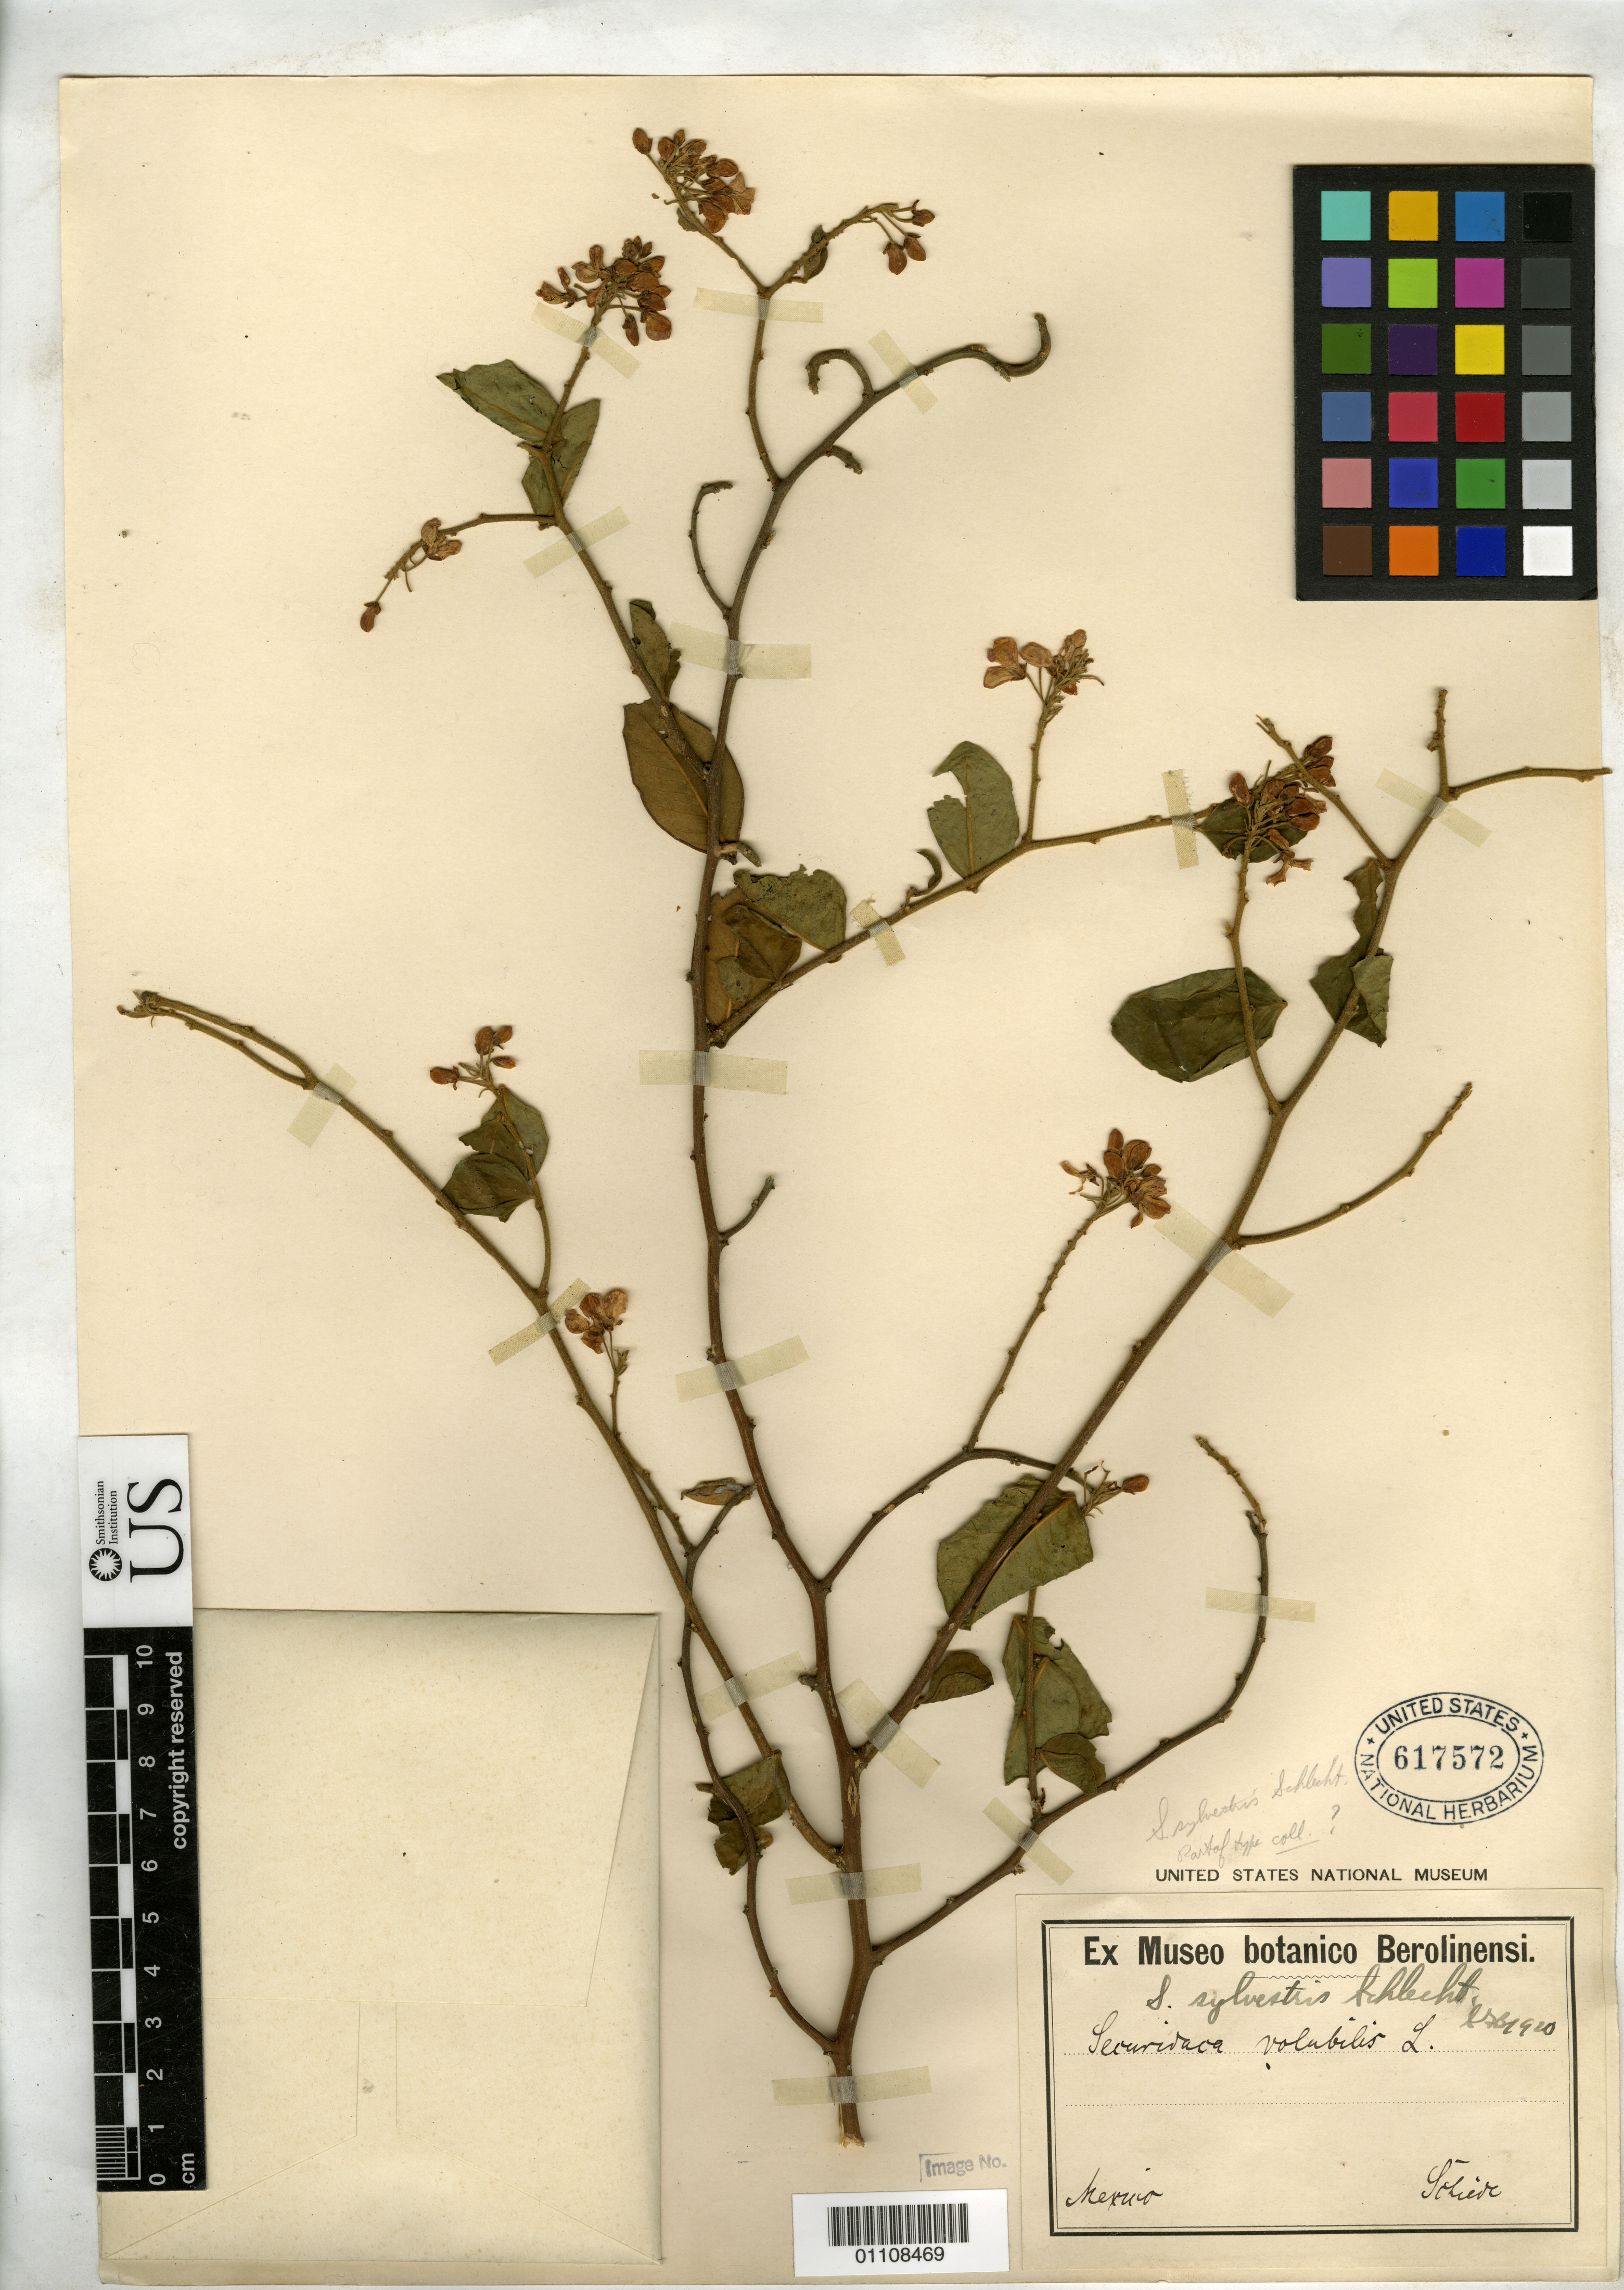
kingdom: Plantae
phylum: Tracheophyta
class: Magnoliopsida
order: Fabales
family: Polygalaceae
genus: Securidaca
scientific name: Securidaca sylvestris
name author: Schltdl.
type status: Possible Type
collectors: C. J. W. Schiede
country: Mexico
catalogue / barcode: US 617572